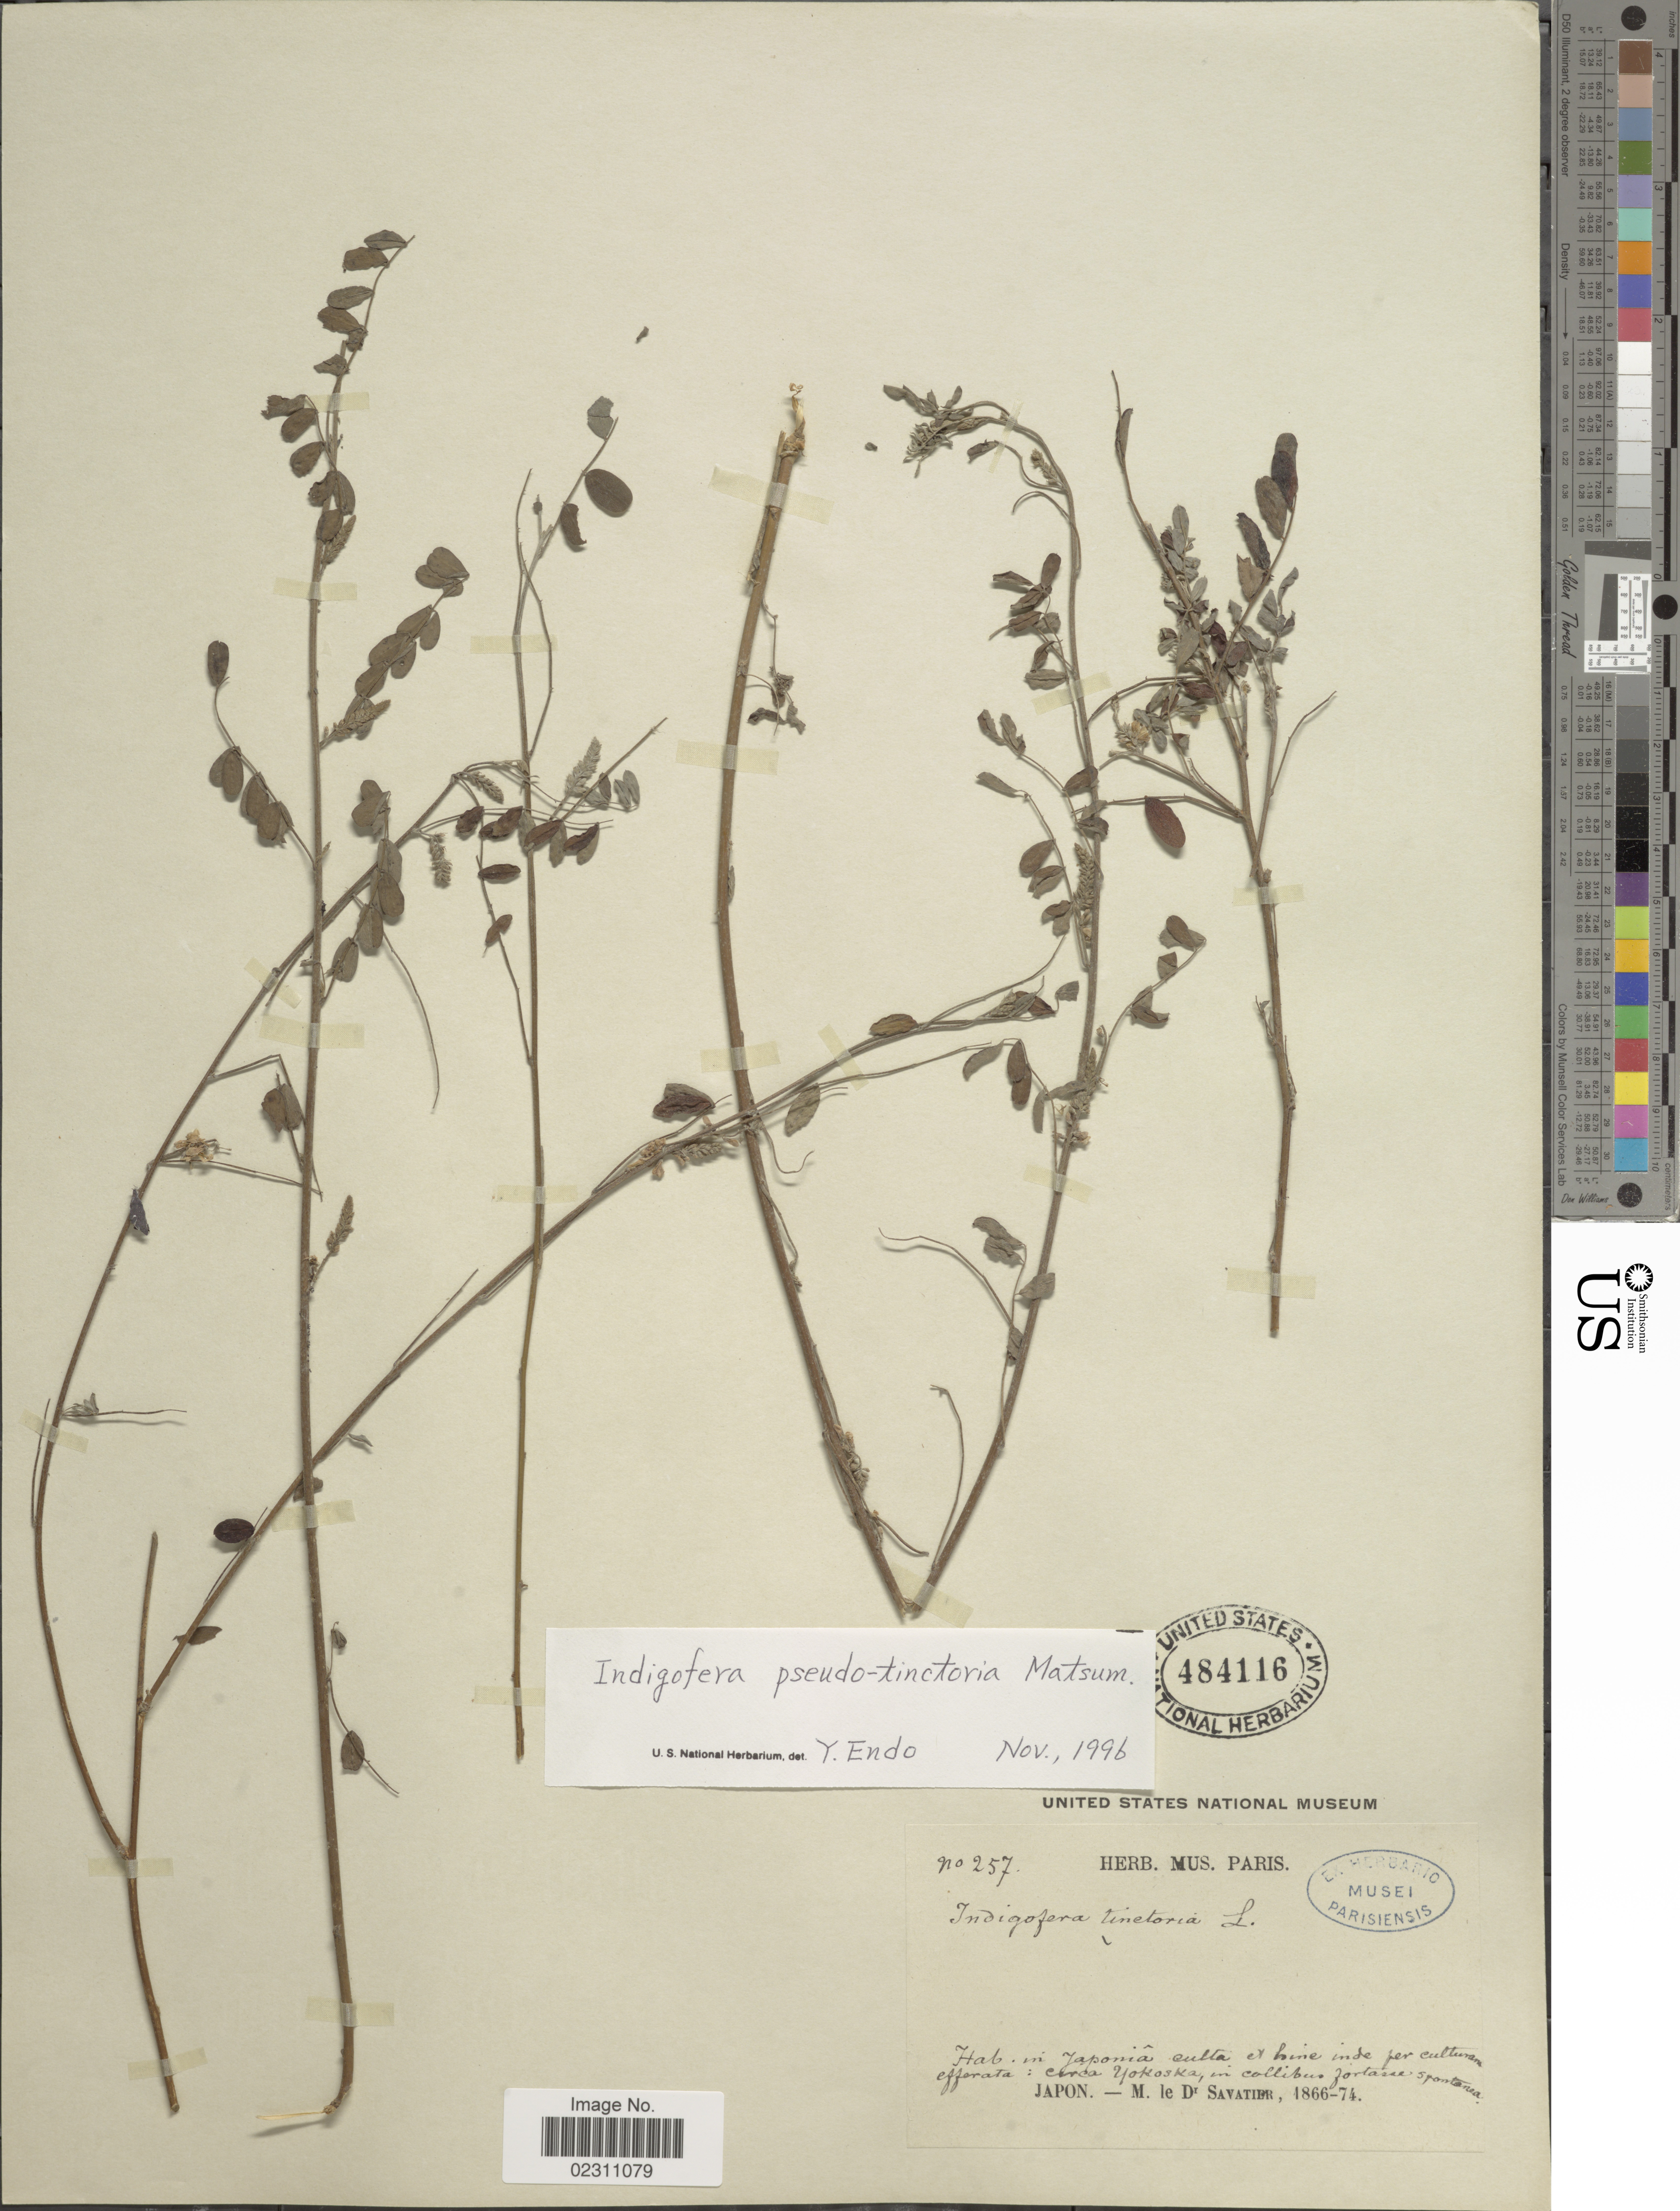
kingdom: Plantae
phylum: Tracheophyta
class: Magnoliopsida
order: Fabales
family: Fabaceae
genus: Indigofera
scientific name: Indigofera pseudotinctoria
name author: Matsum.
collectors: Savatier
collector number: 257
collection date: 1866/1874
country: Japan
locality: Cerca Yokoska, Japon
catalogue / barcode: US 484116